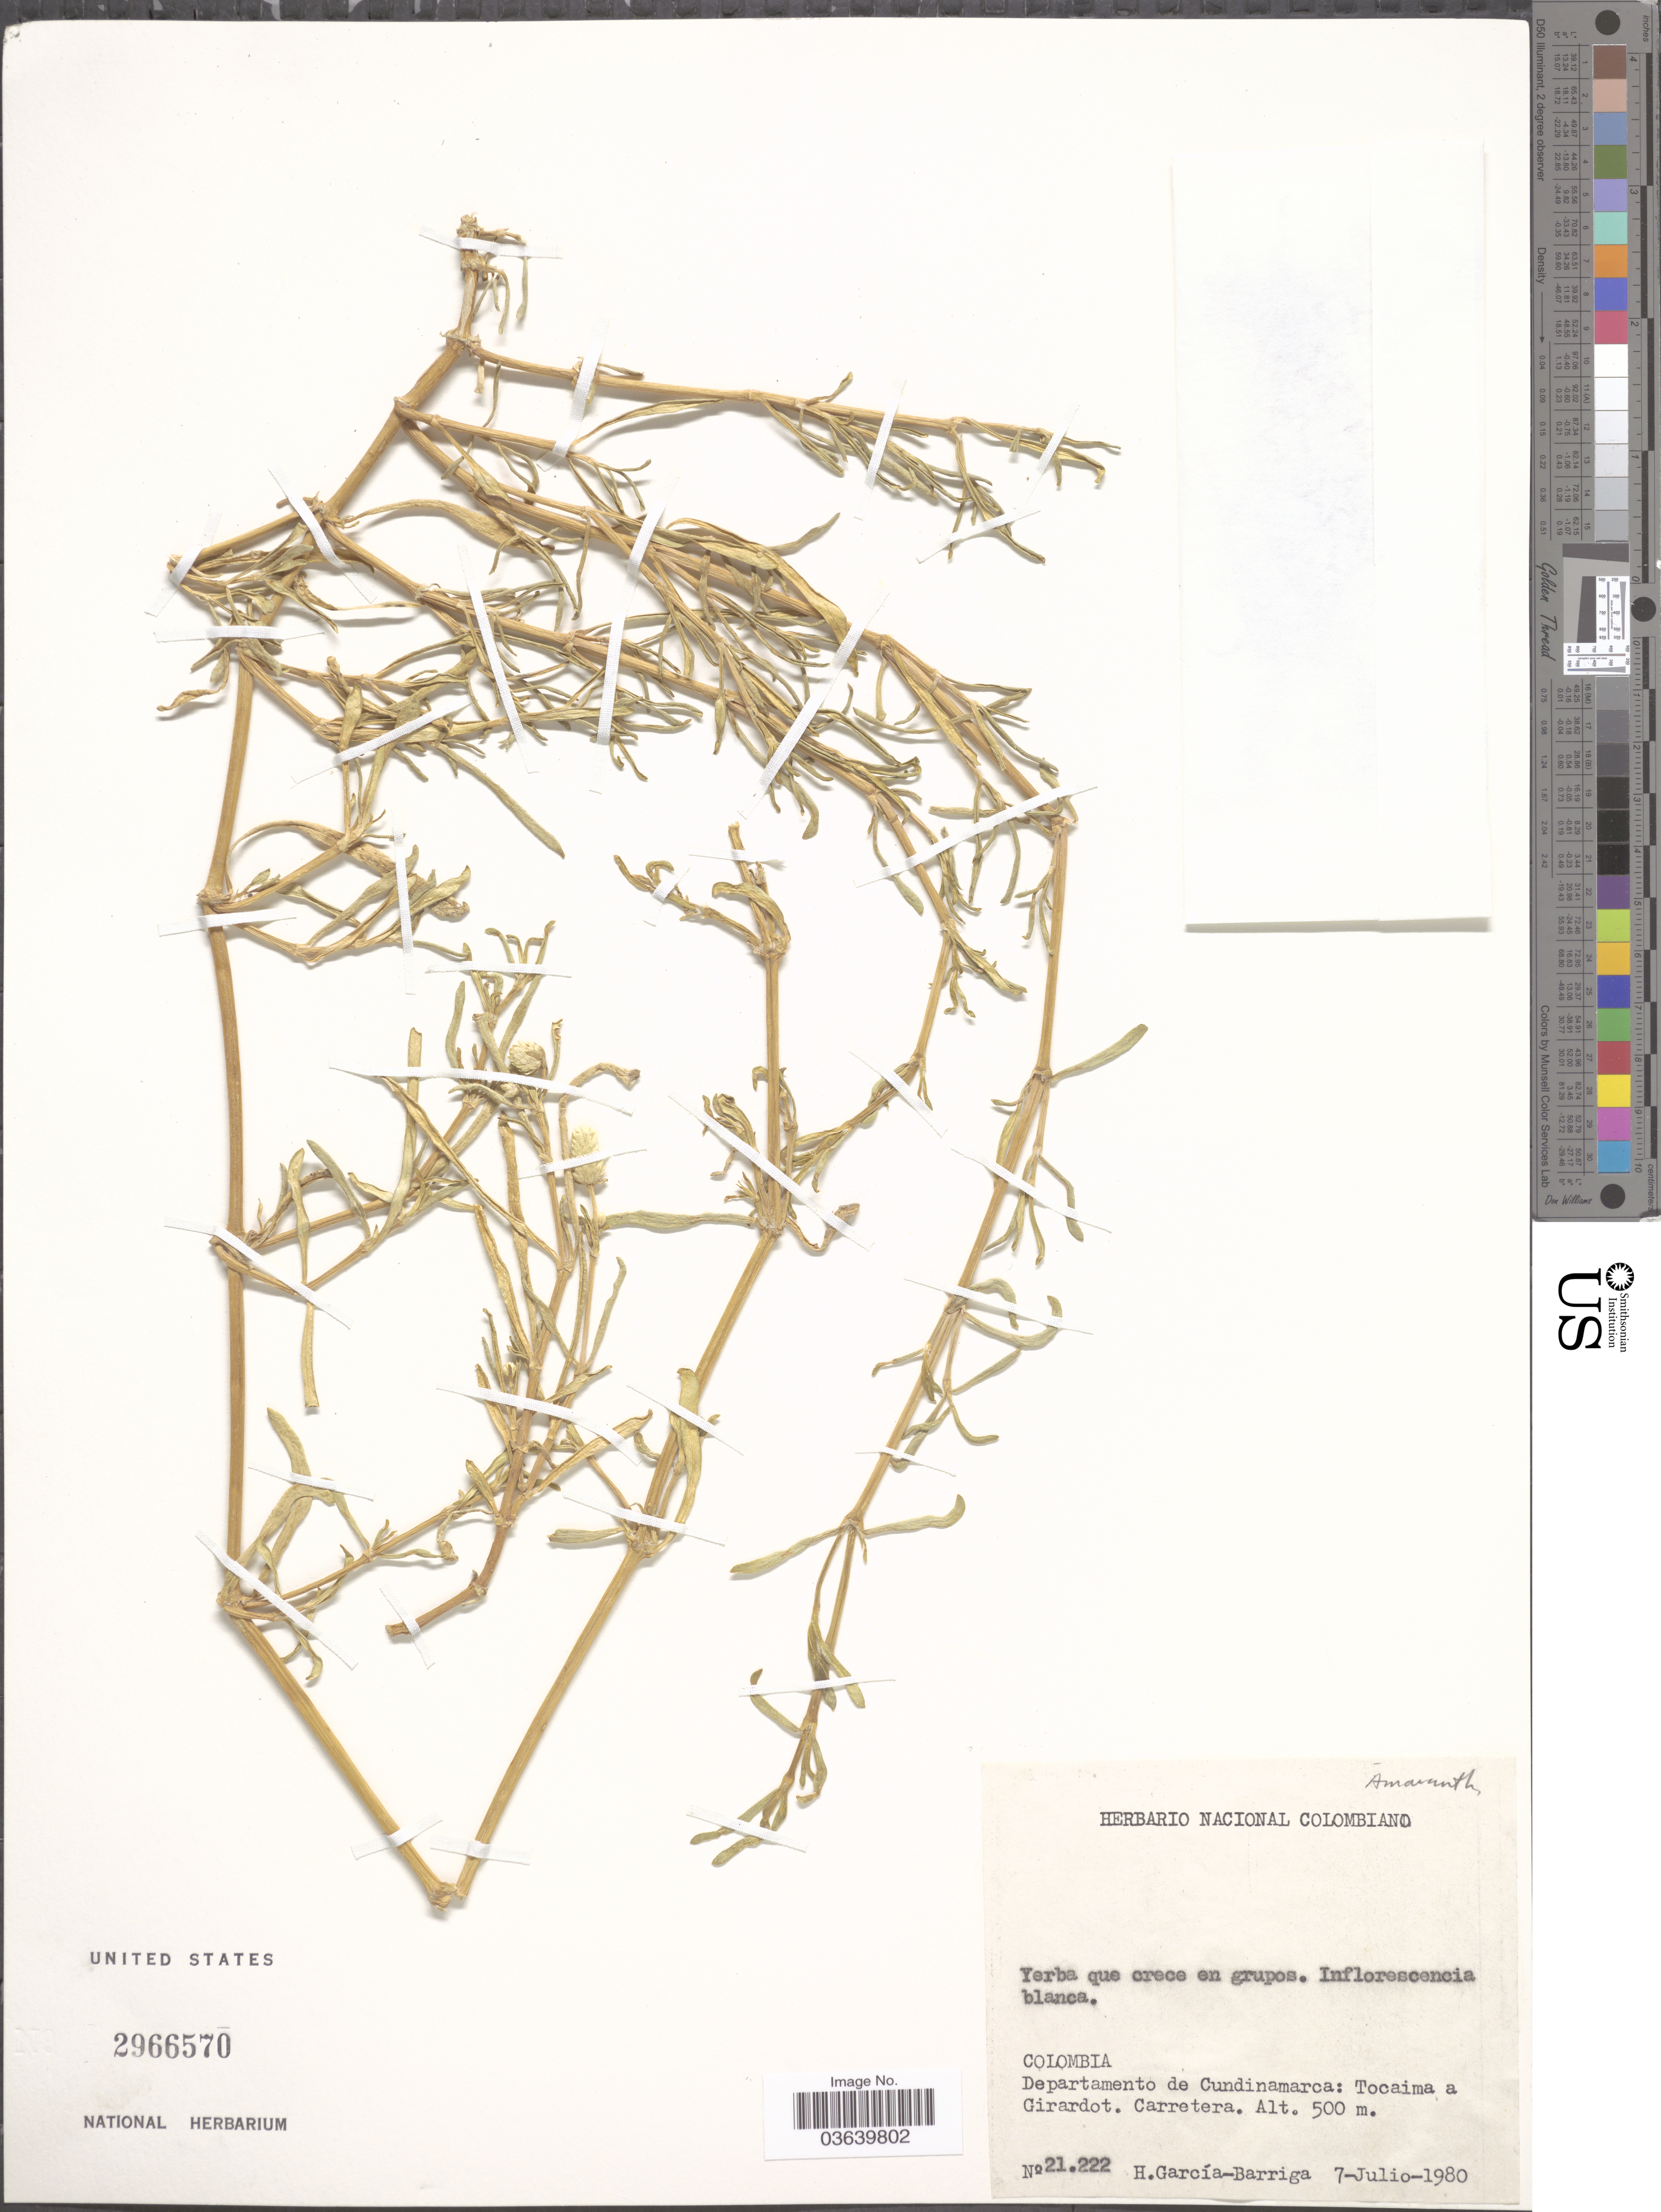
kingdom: Plantae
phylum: Tracheophyta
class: Magnoliopsida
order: Caryophyllales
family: Amaranthaceae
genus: Gomphrena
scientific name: Gomphrena vermicularis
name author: L.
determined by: Strong, Mark T., (BOT), Smithsonian Institution - National Museum of Natural History (UNITED STATES)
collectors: H. García Barriga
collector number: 21222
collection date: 1980-07-07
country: Colombia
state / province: Cundinamarca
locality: Departamento de Cundinamarca: Tocaima a Girardot. Carretera.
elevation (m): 500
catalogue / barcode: US 2966570